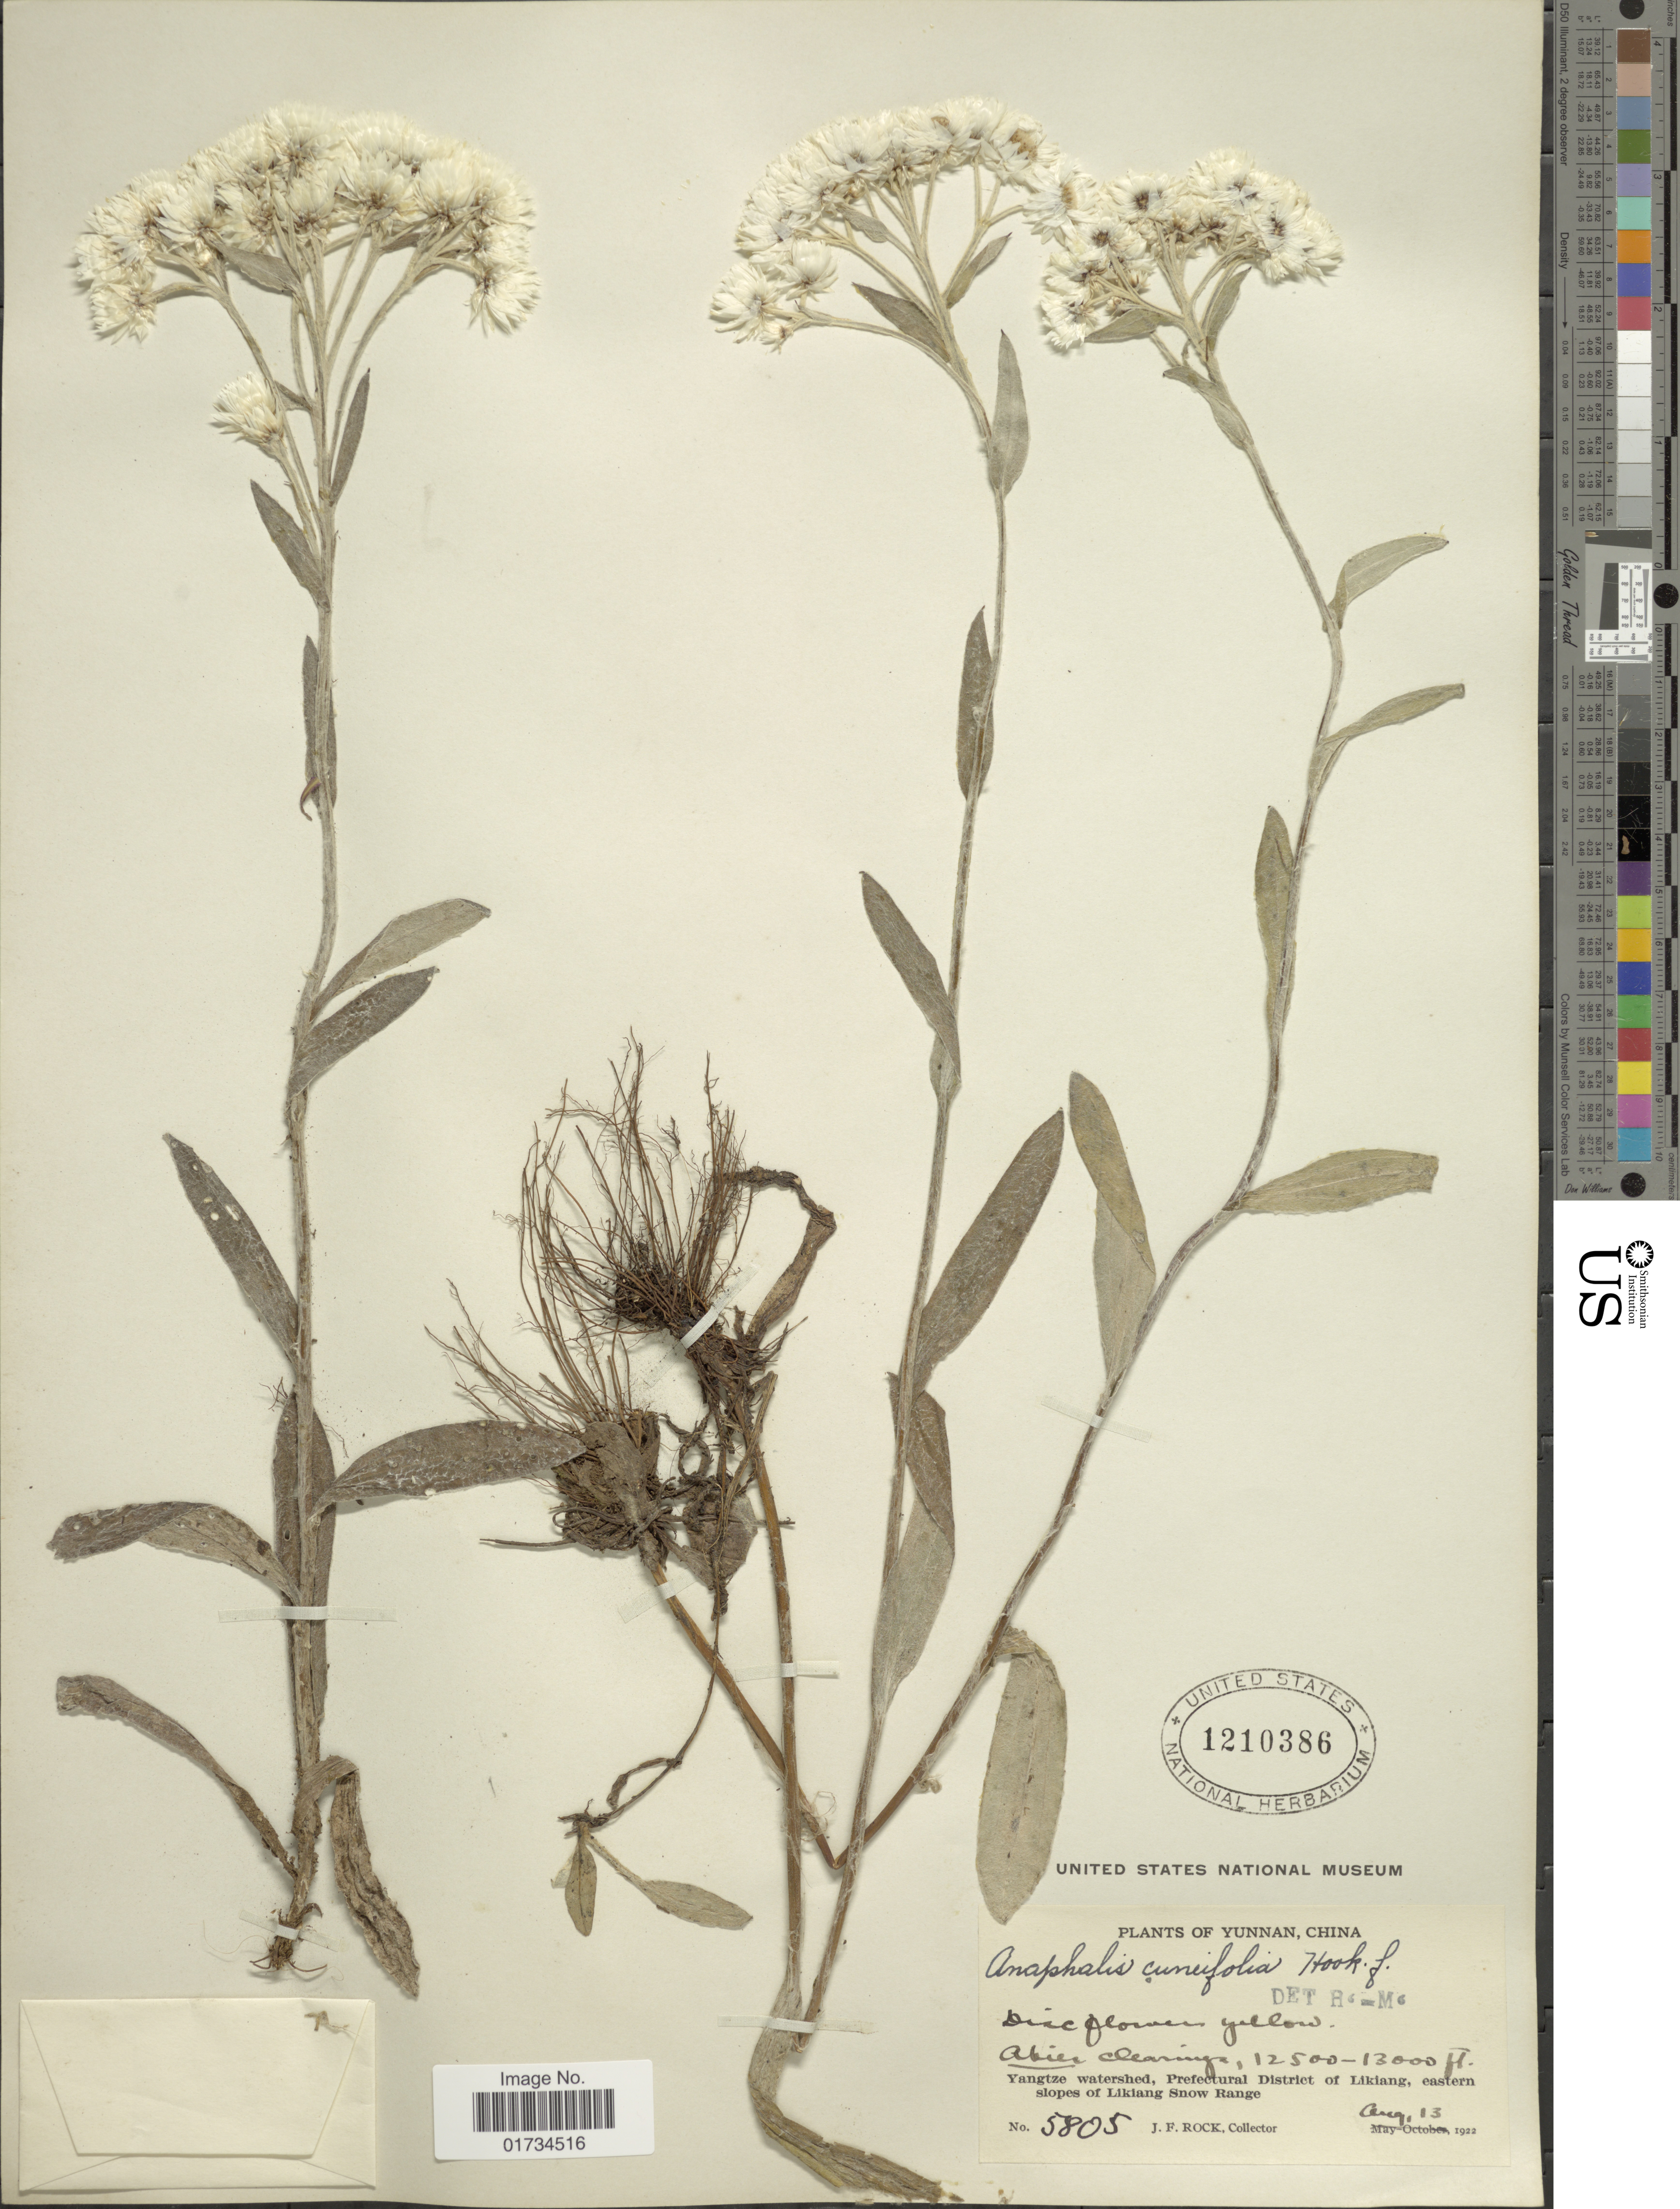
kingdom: Plantae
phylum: Tracheophyta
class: Magnoliopsida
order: Asterales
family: Asteraceae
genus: Anaphalis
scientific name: Anaphalis cuneifolia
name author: Hook. f.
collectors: J. Rock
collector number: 5805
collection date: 1922-08-13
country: China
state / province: Yunnan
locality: Yunnan, China. Abier clearings, Yangtze watershed, Prefectural District of Likiang, eastern slopes of Likiang Snow Range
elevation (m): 3810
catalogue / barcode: US 1210386